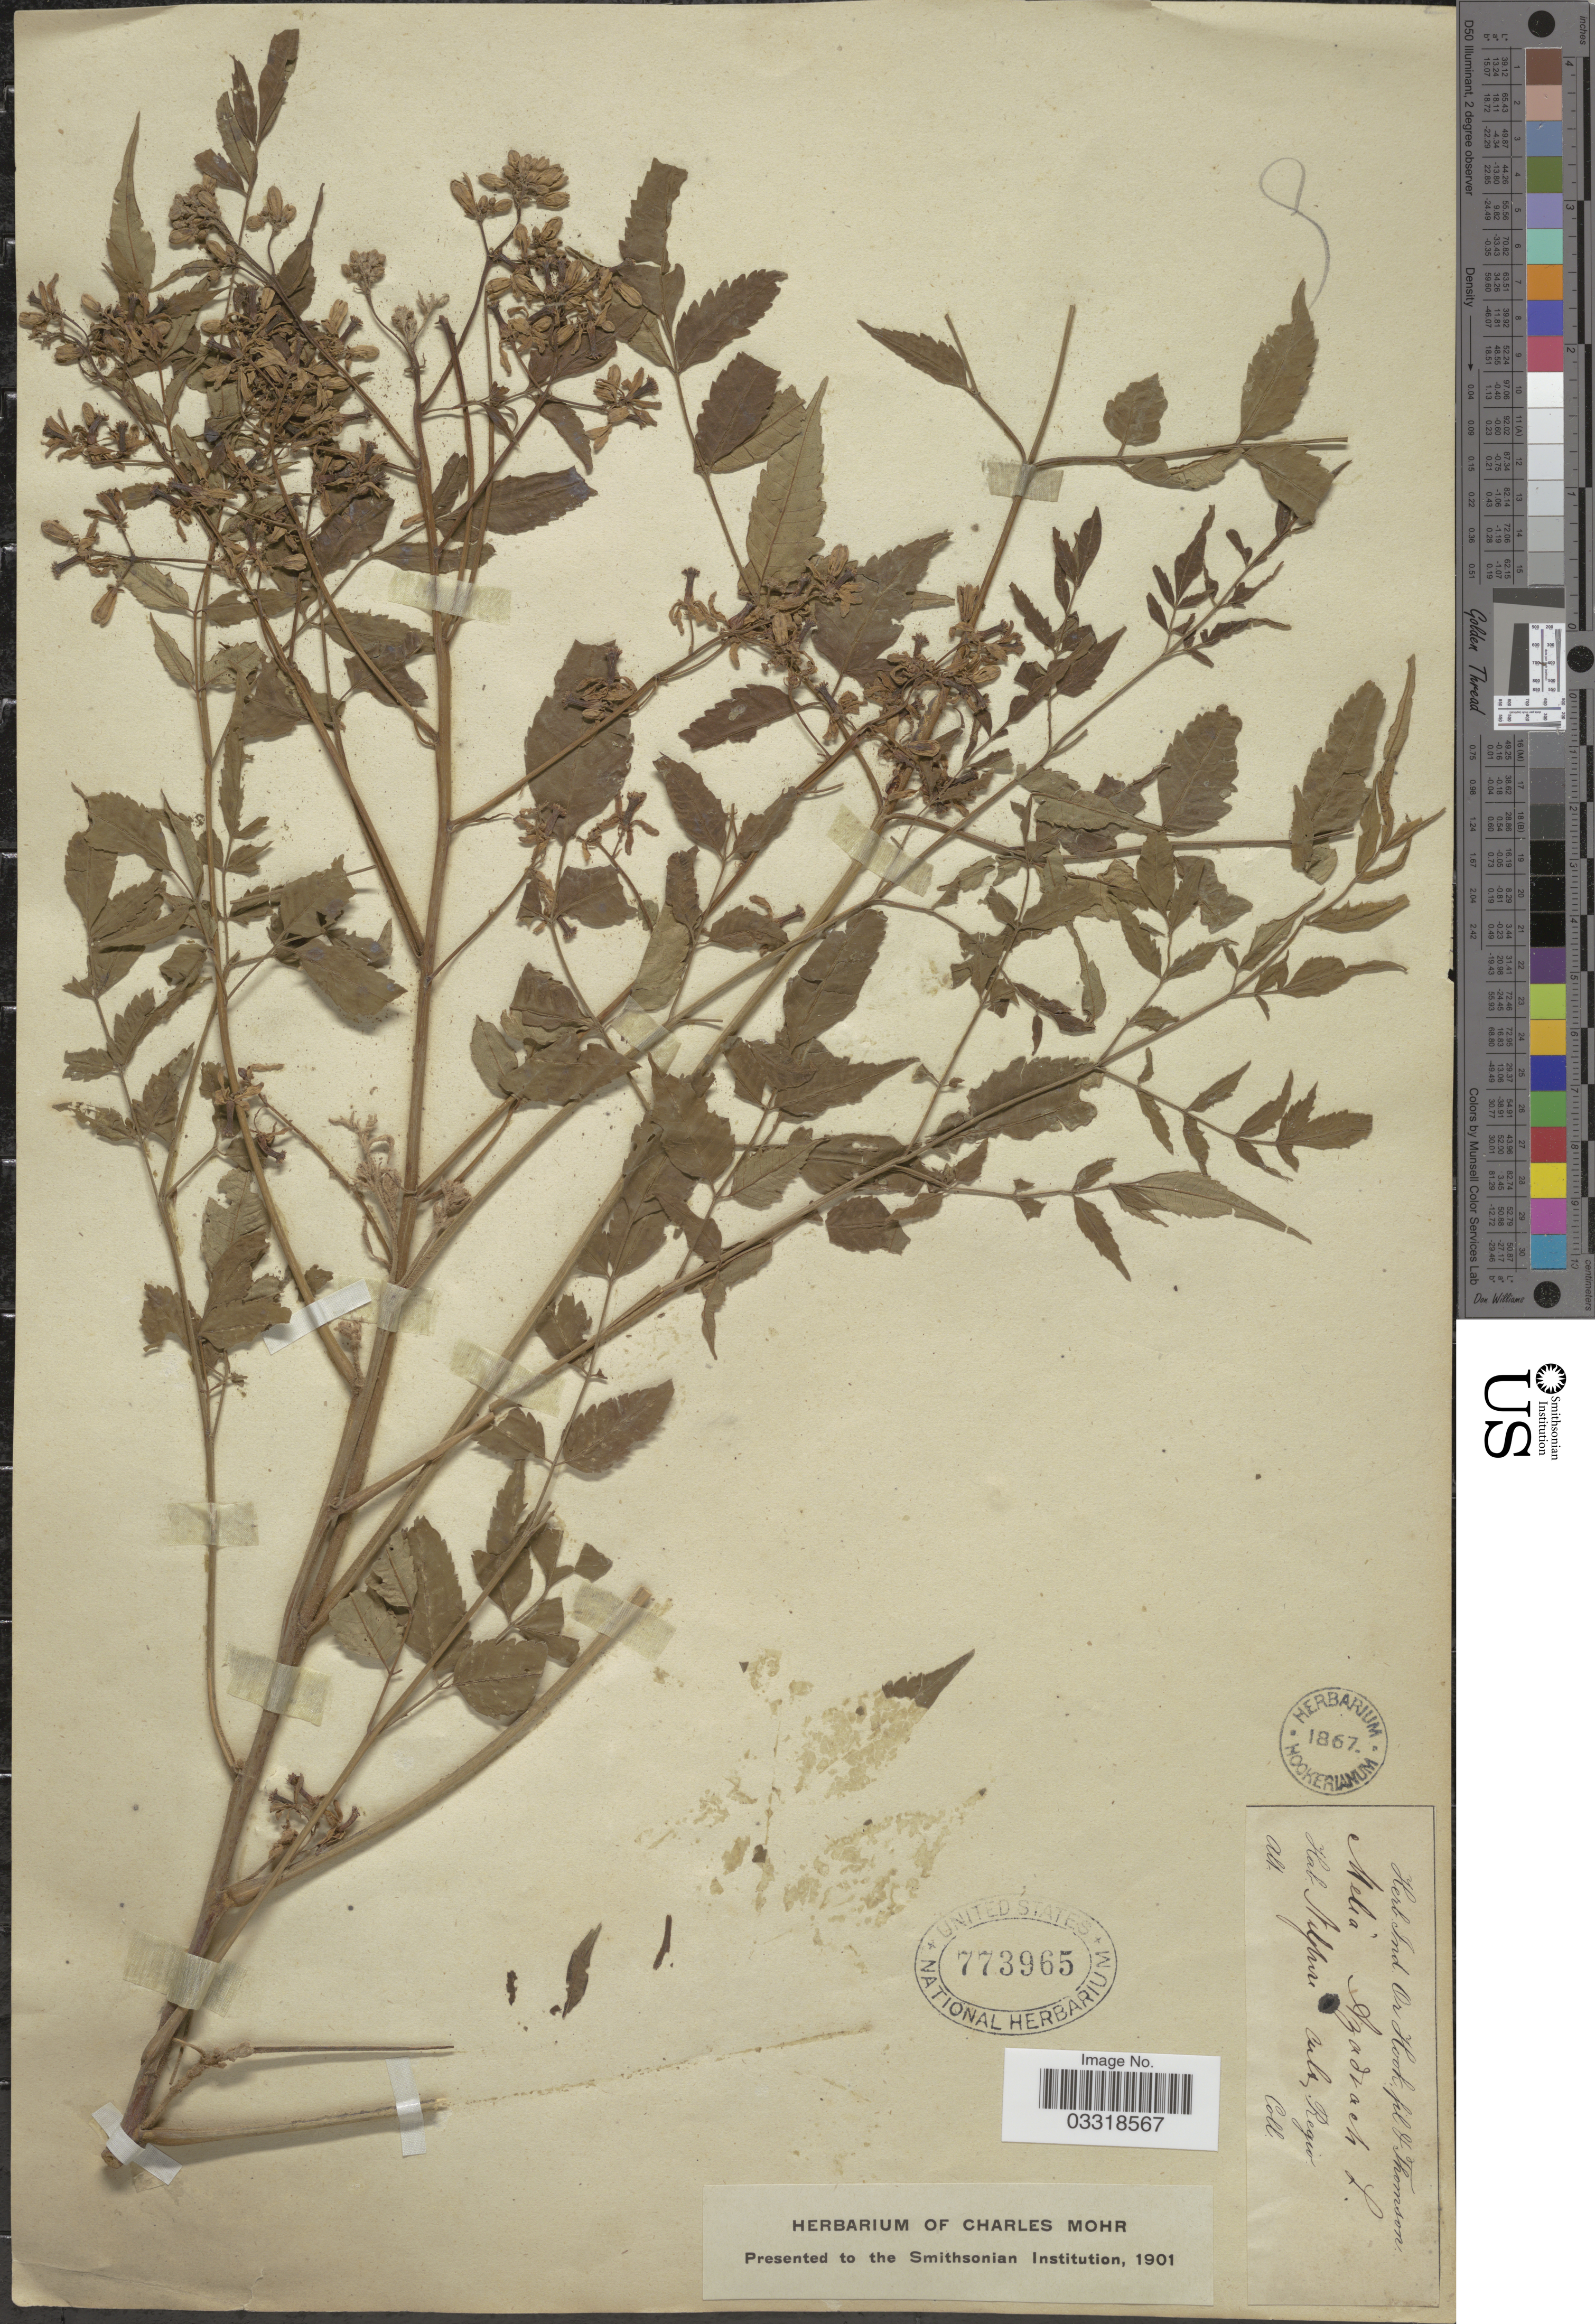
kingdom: Plantae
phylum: Tracheophyta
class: Magnoliopsida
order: Sapindales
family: Meliaceae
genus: Melia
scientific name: Melia azedarach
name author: L.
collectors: -. Hook & -- Thomson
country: India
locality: Nilghiri.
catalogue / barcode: US 773965